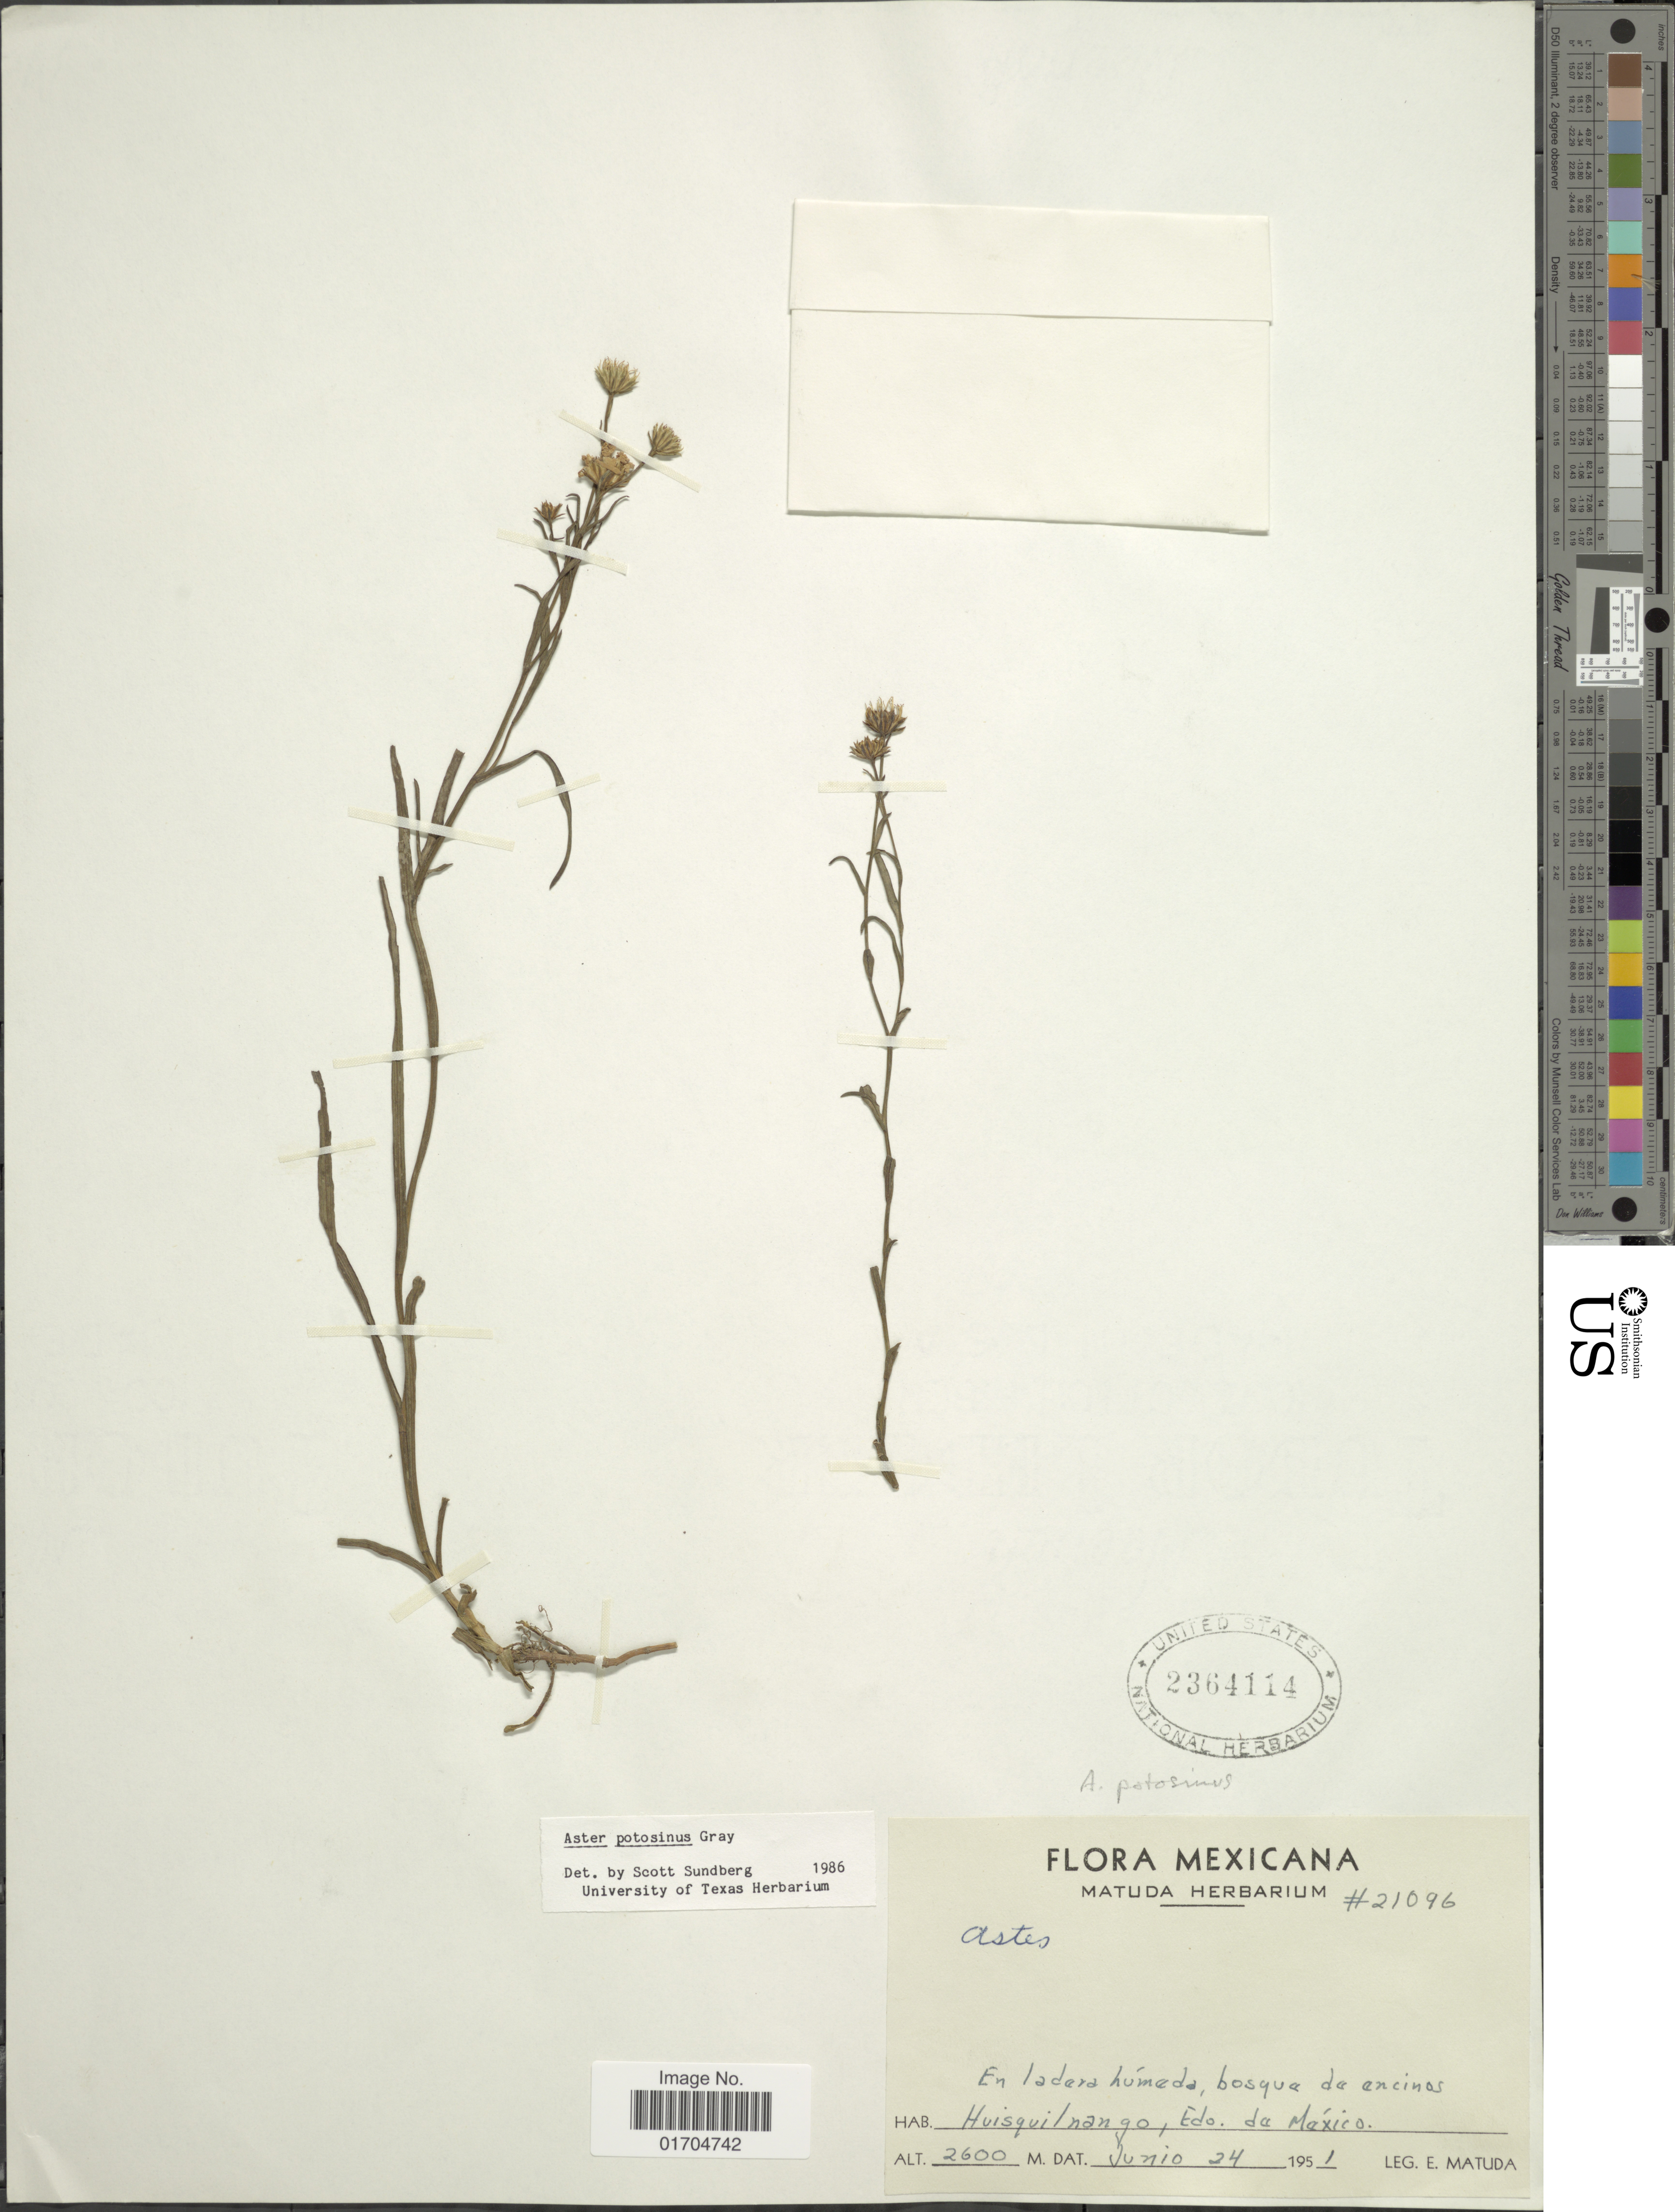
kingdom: Plantae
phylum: Tracheophyta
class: Magnoliopsida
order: Asterales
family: Asteraceae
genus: Symphyotrichum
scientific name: Symphyotrichum potosinum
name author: (A. Gray) G.L. Nesom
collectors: E. Matuda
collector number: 21096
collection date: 1951-06-24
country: Mexico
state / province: México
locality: Huisquilnango, Edo. da Mexico.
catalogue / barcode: US 2364114